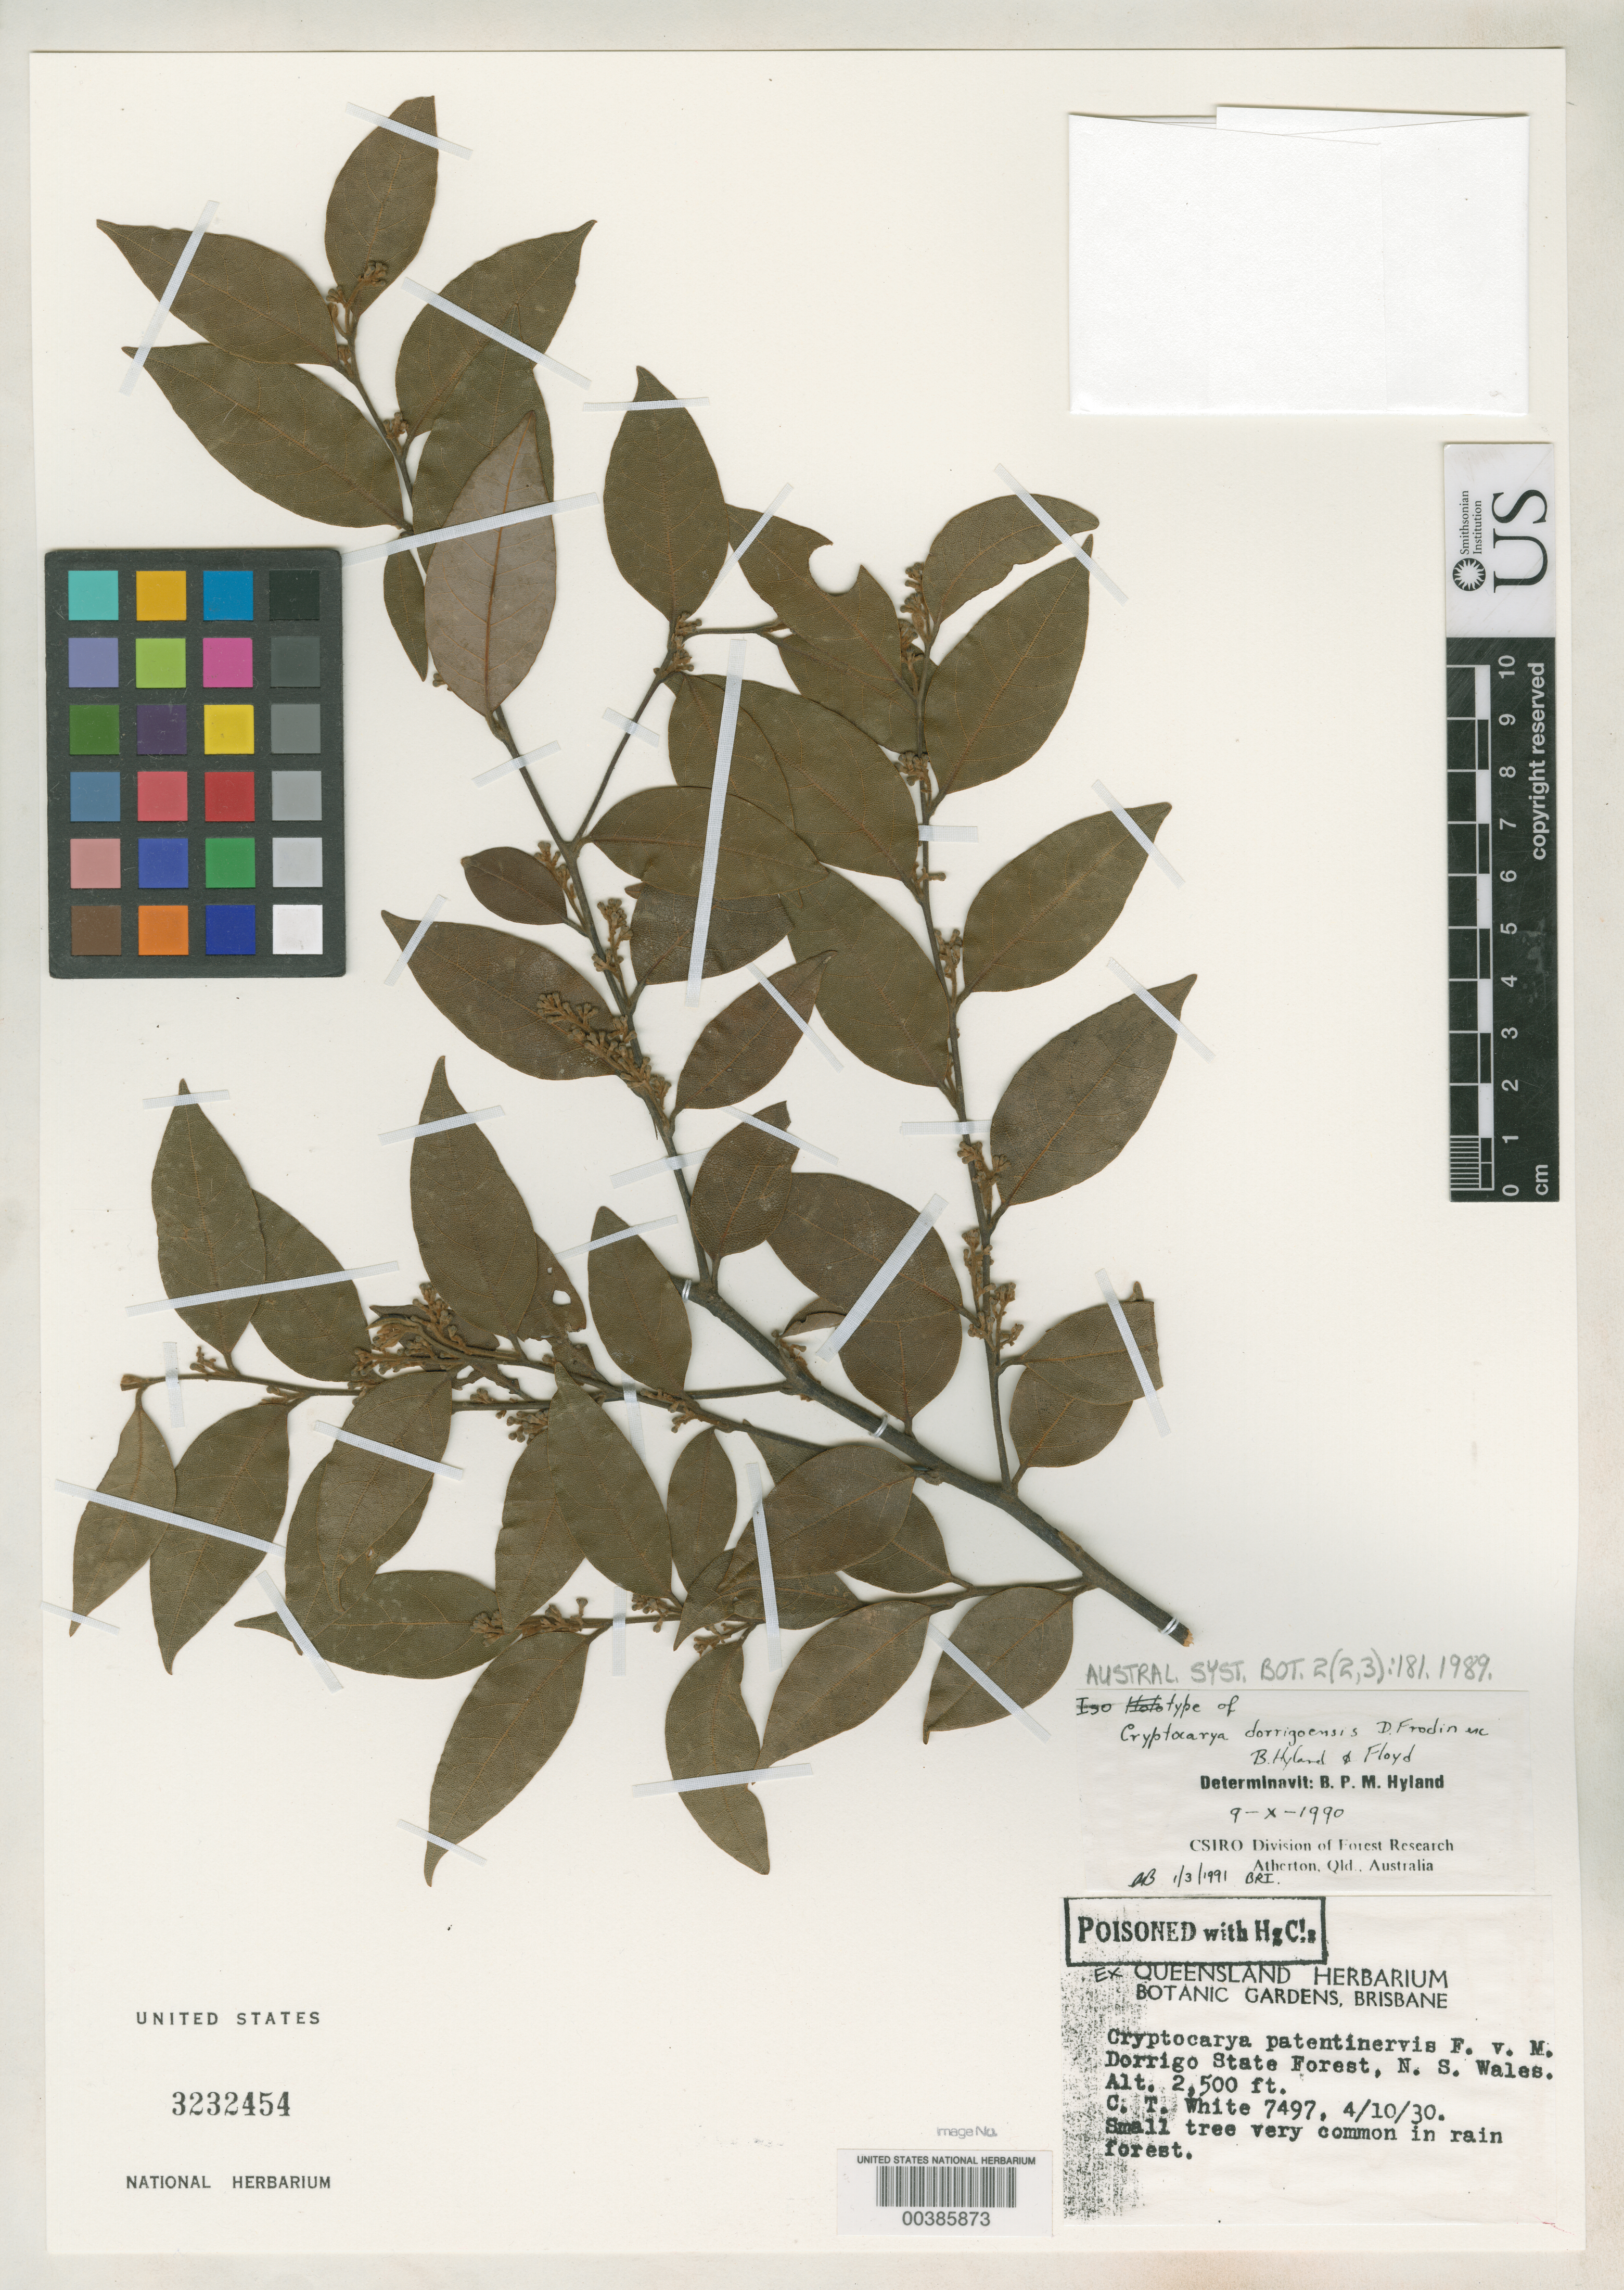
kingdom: Plantae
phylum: Tracheophyta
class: Magnoliopsida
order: Laurales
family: Lauraceae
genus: Cryptocarya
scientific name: Cryptocarya dorrigoensis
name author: Frodin ex B. Hyland & A.G. Floyd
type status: Isotype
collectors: C. T. White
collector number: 7497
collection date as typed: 04 Oct 1930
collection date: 1930-10-04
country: Australia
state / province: New South Wales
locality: Dorrigo State Forest.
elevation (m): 762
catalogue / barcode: US 3232454